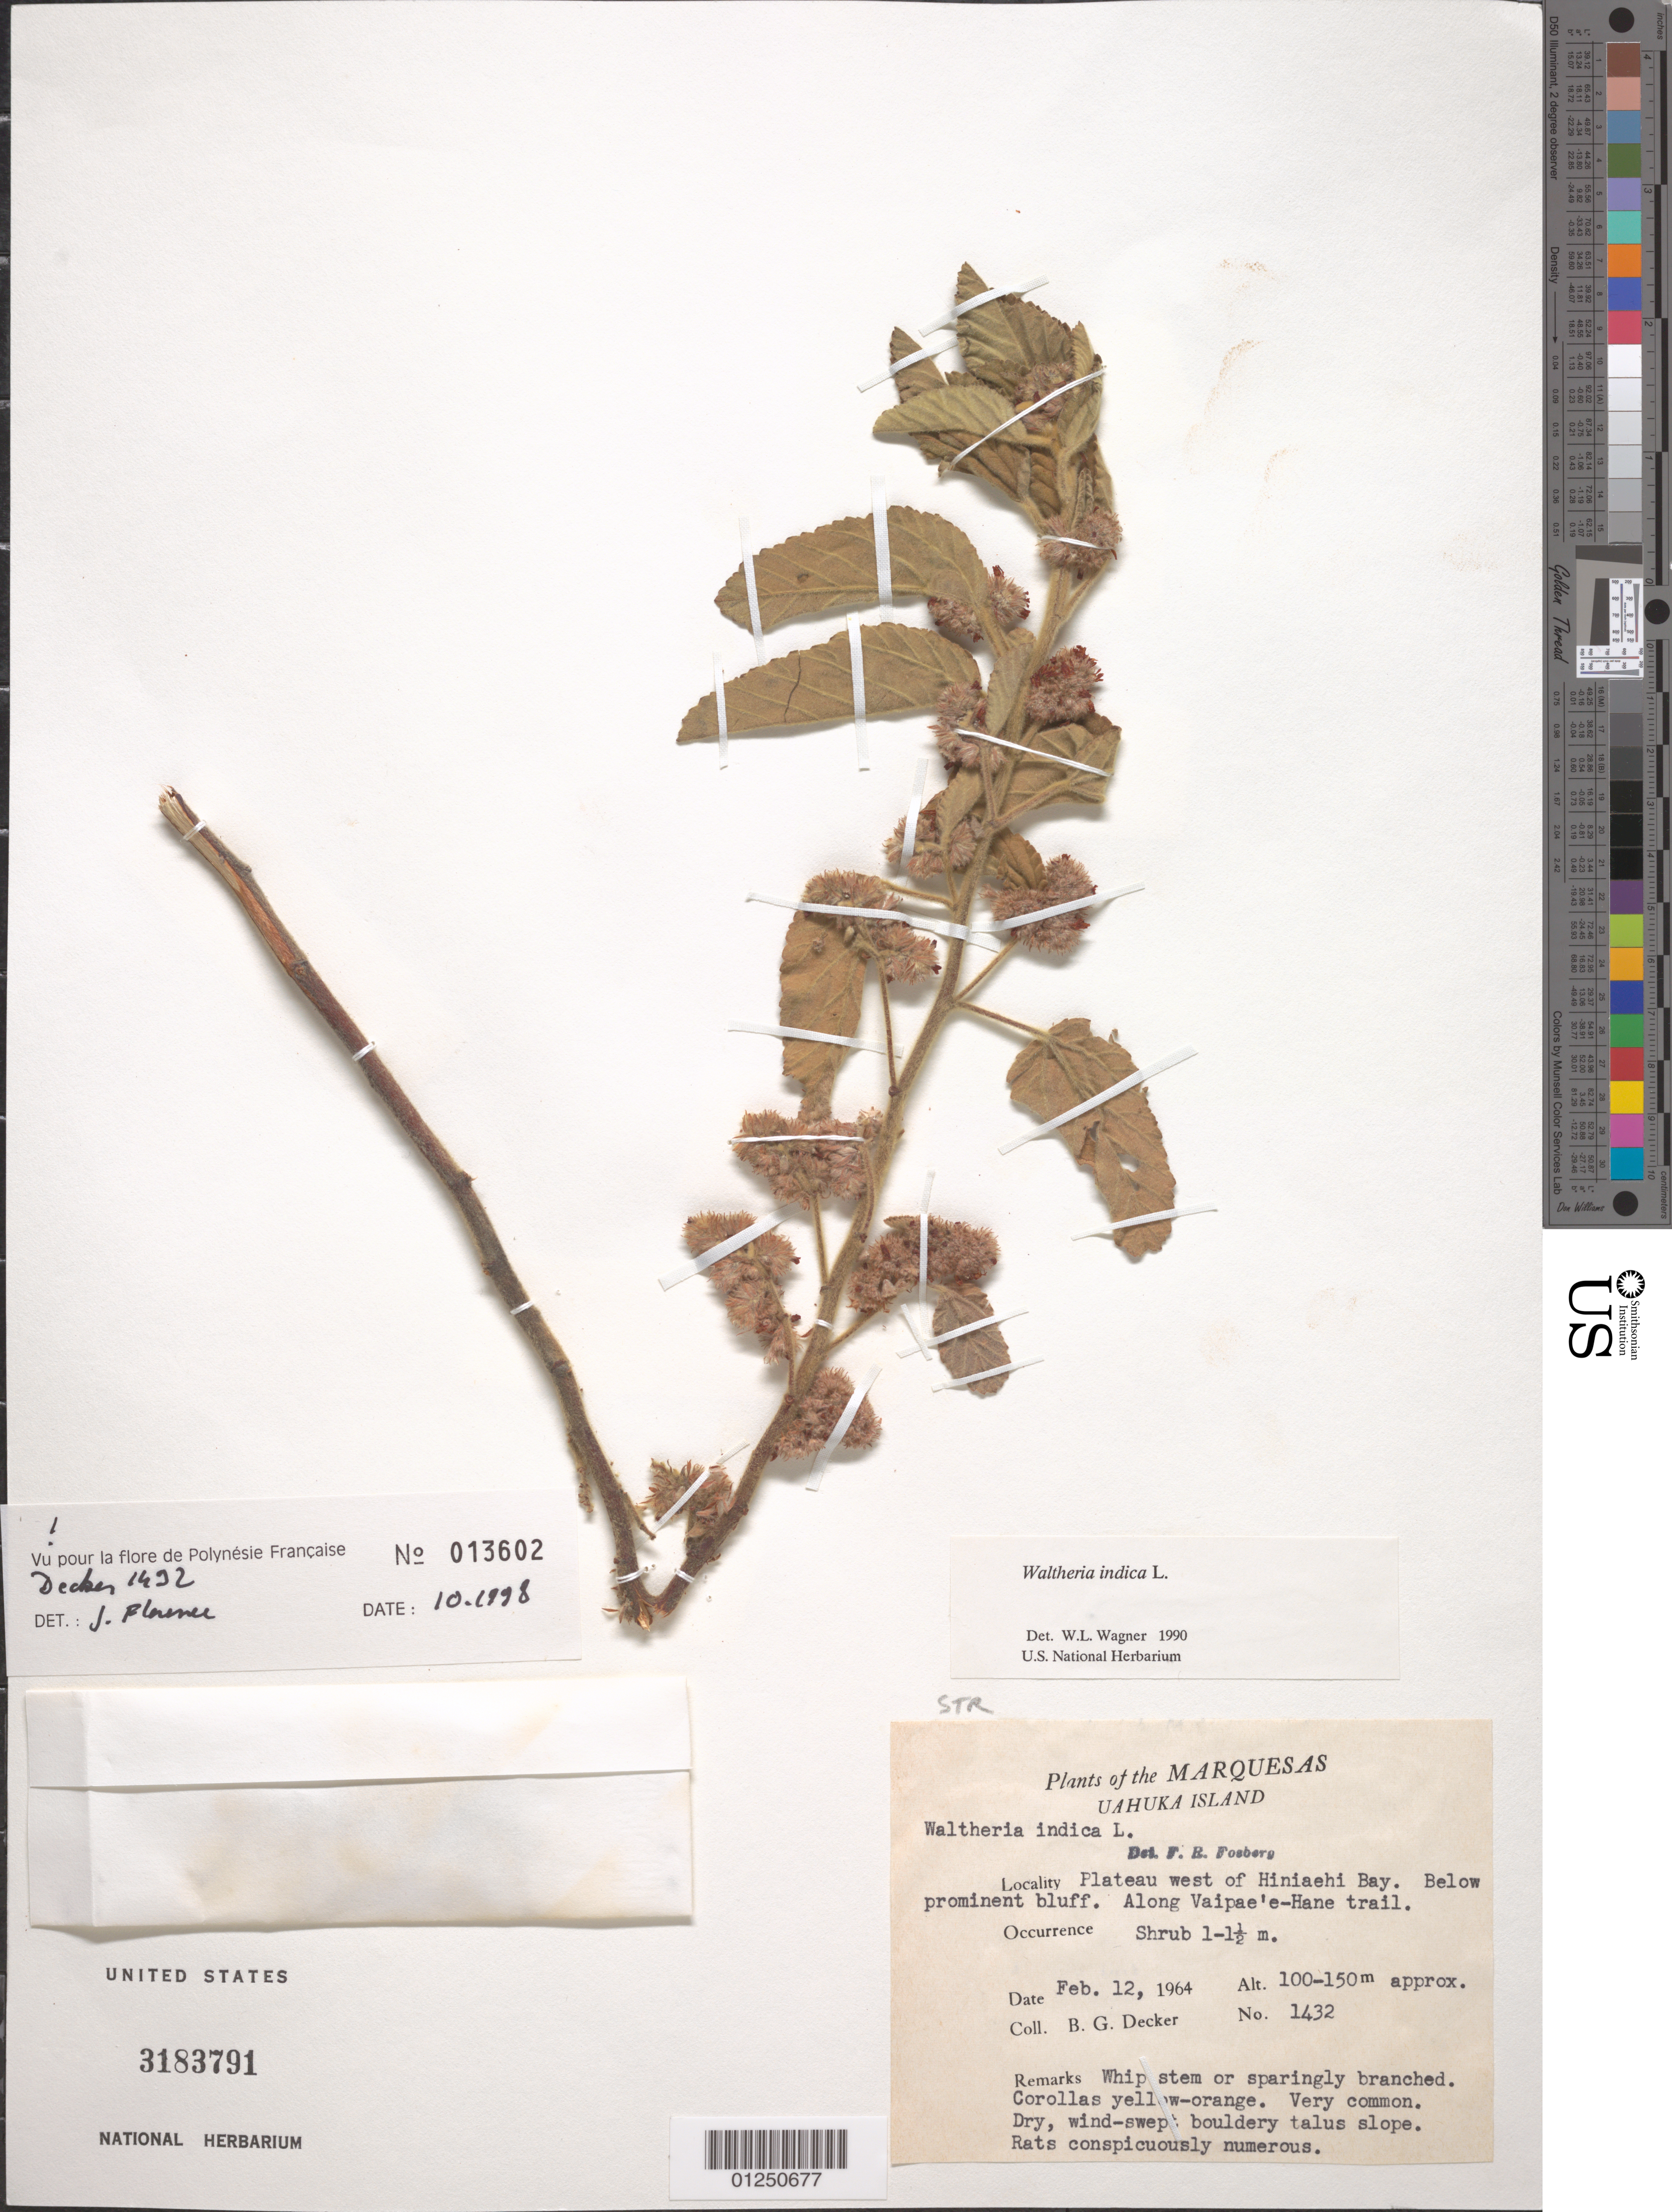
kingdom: Plantae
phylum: Tracheophyta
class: Magnoliopsida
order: Malvales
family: Malvaceae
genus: Waltheria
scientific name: Waltheria indica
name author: L.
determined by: Wagner, W. L., (BOT), Smithsonian Institution - National Museum of Natural History (UNITED STATES)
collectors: B. G. Decker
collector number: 1432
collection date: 1964-02-12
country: French Polynesia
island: Ua Huka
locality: Plateau W of Hiniaehi Bay, along Vaipae'e-Hane Trail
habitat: Below prominent bluff, dry, wind-swept bouldery talus slope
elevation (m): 100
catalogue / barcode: US 3183791